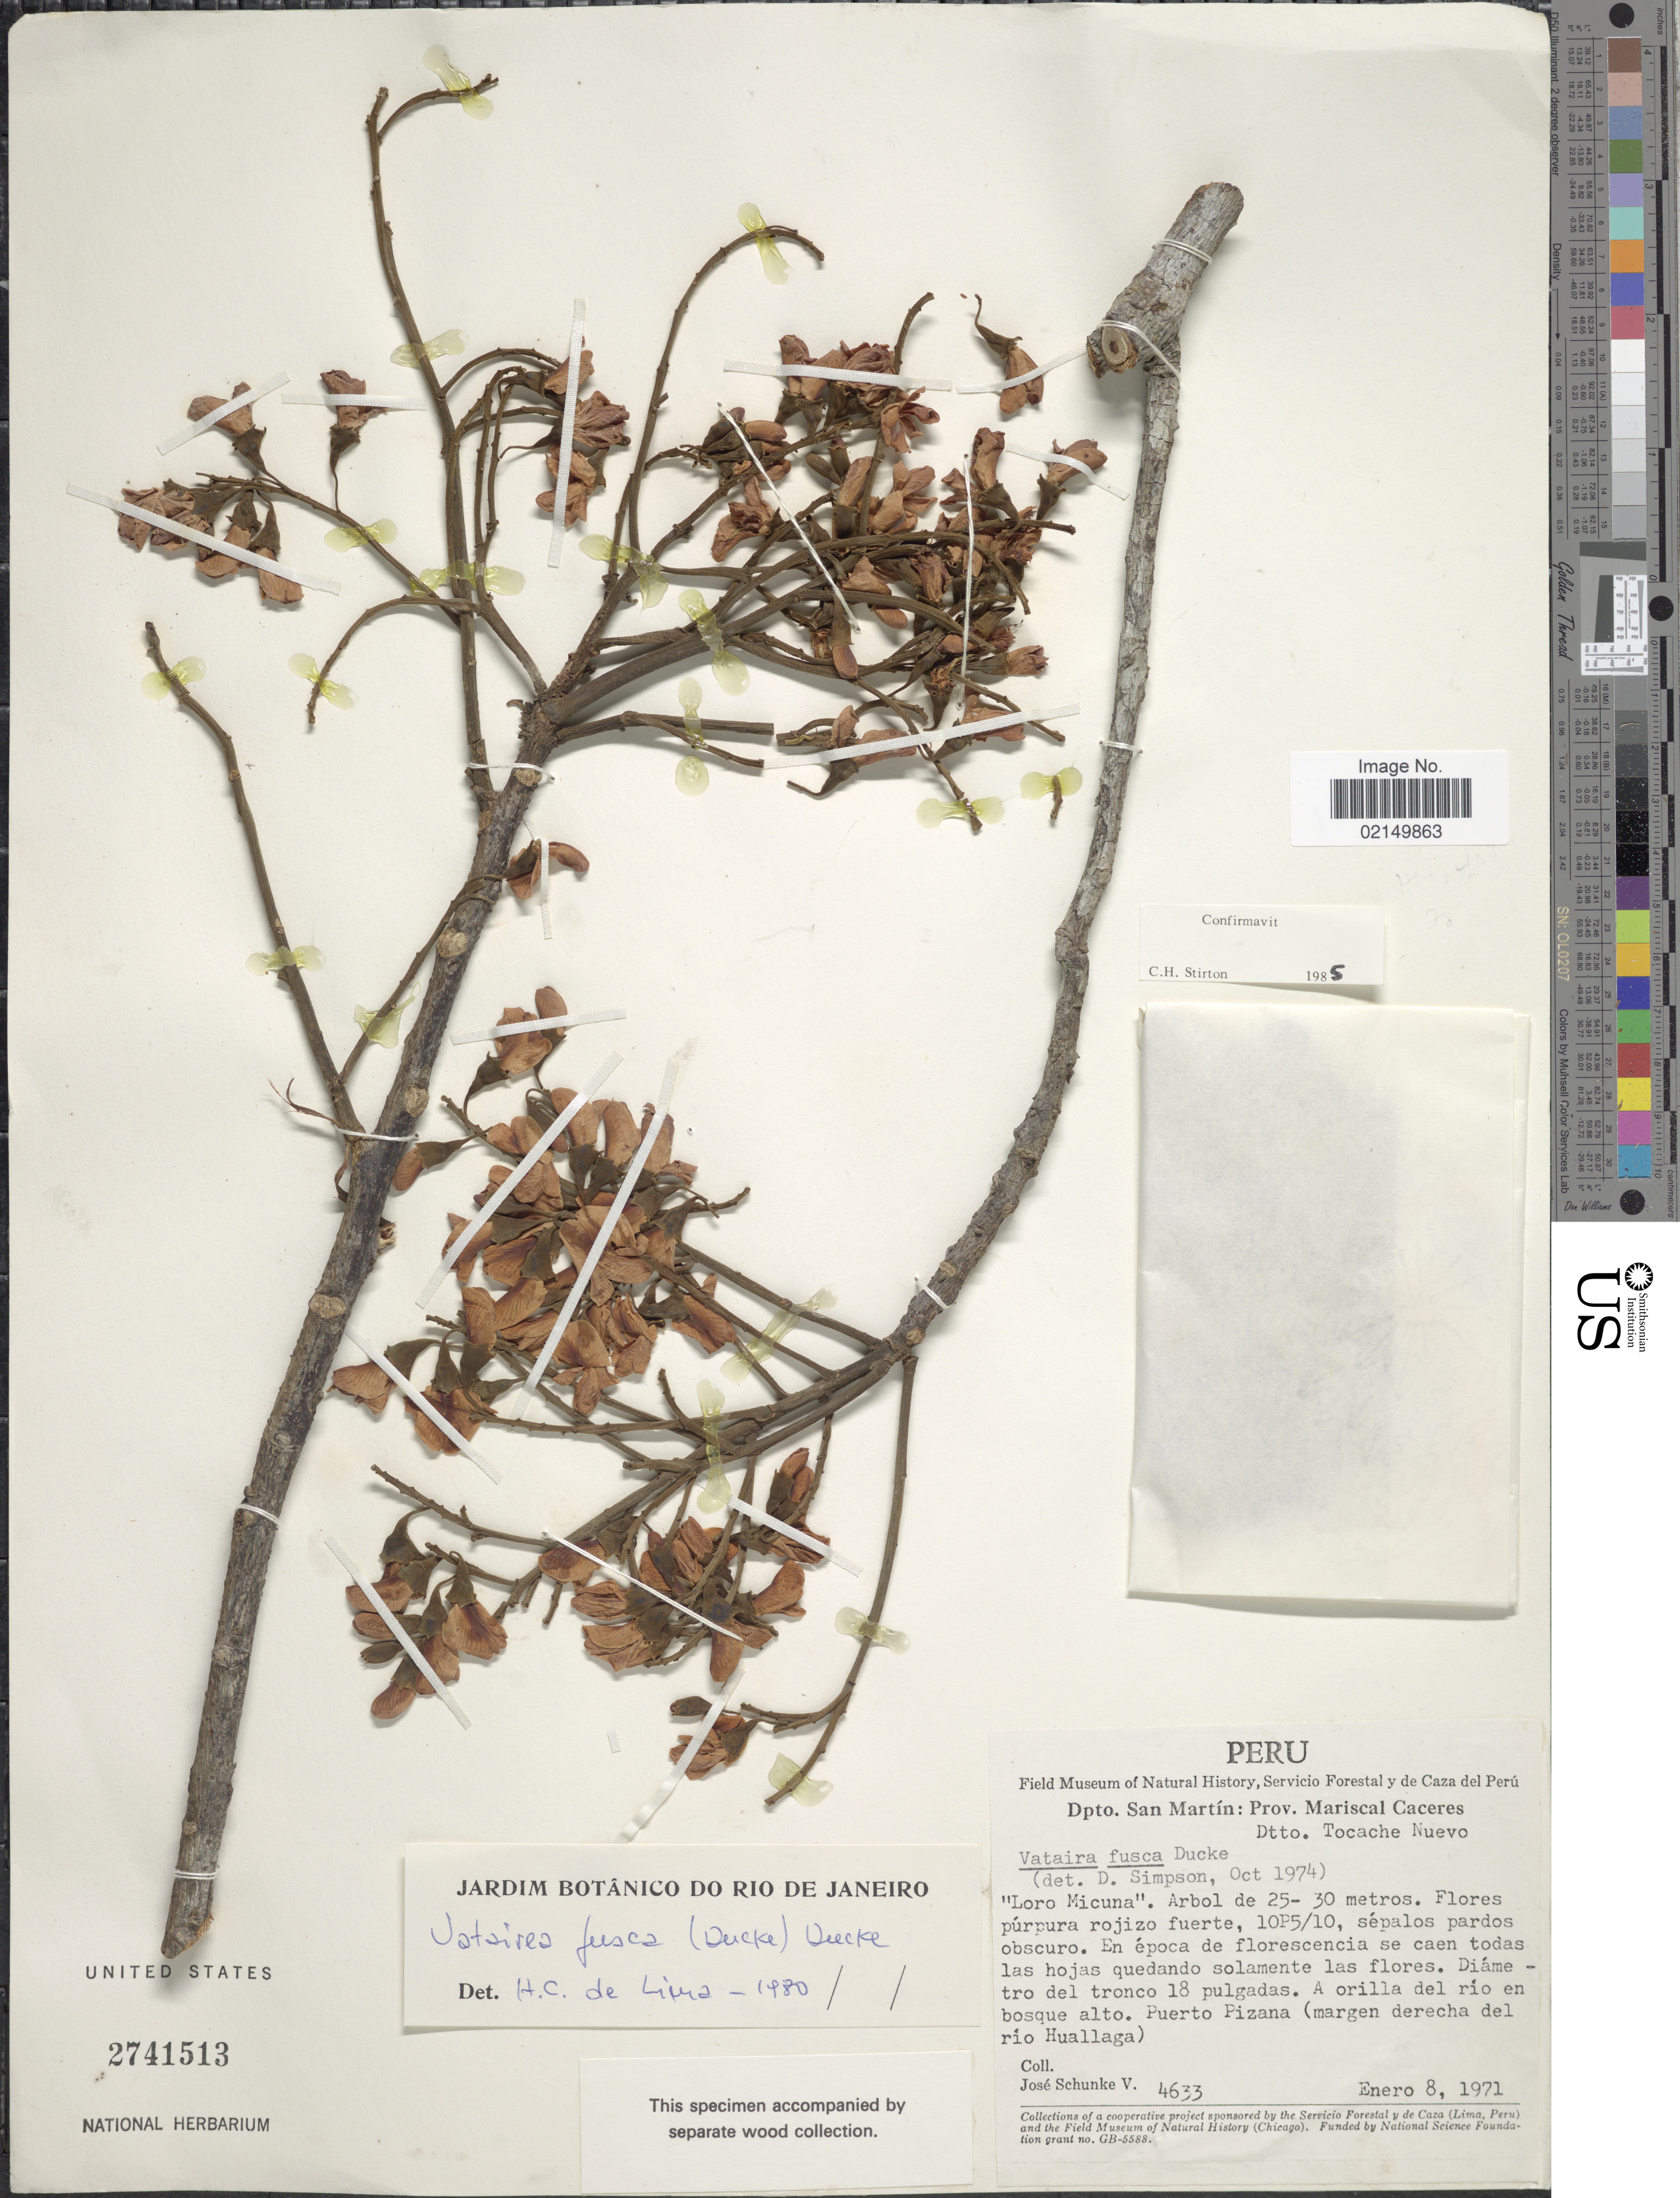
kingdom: Plantae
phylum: Tracheophyta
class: Magnoliopsida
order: Fabales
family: Fabaceae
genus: Vatairea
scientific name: Vatairea fusca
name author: Ducke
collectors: J. Schunke Vigo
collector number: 4633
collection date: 1971-01-08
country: Peru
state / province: San Martín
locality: Dpto San Martín: Prov. Mariscal Caceres, Dtto Tocache Nuevo, A orilla del río en bosque alto. Puerto Pizana (margen derecha del río Huallaga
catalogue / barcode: US 2741513